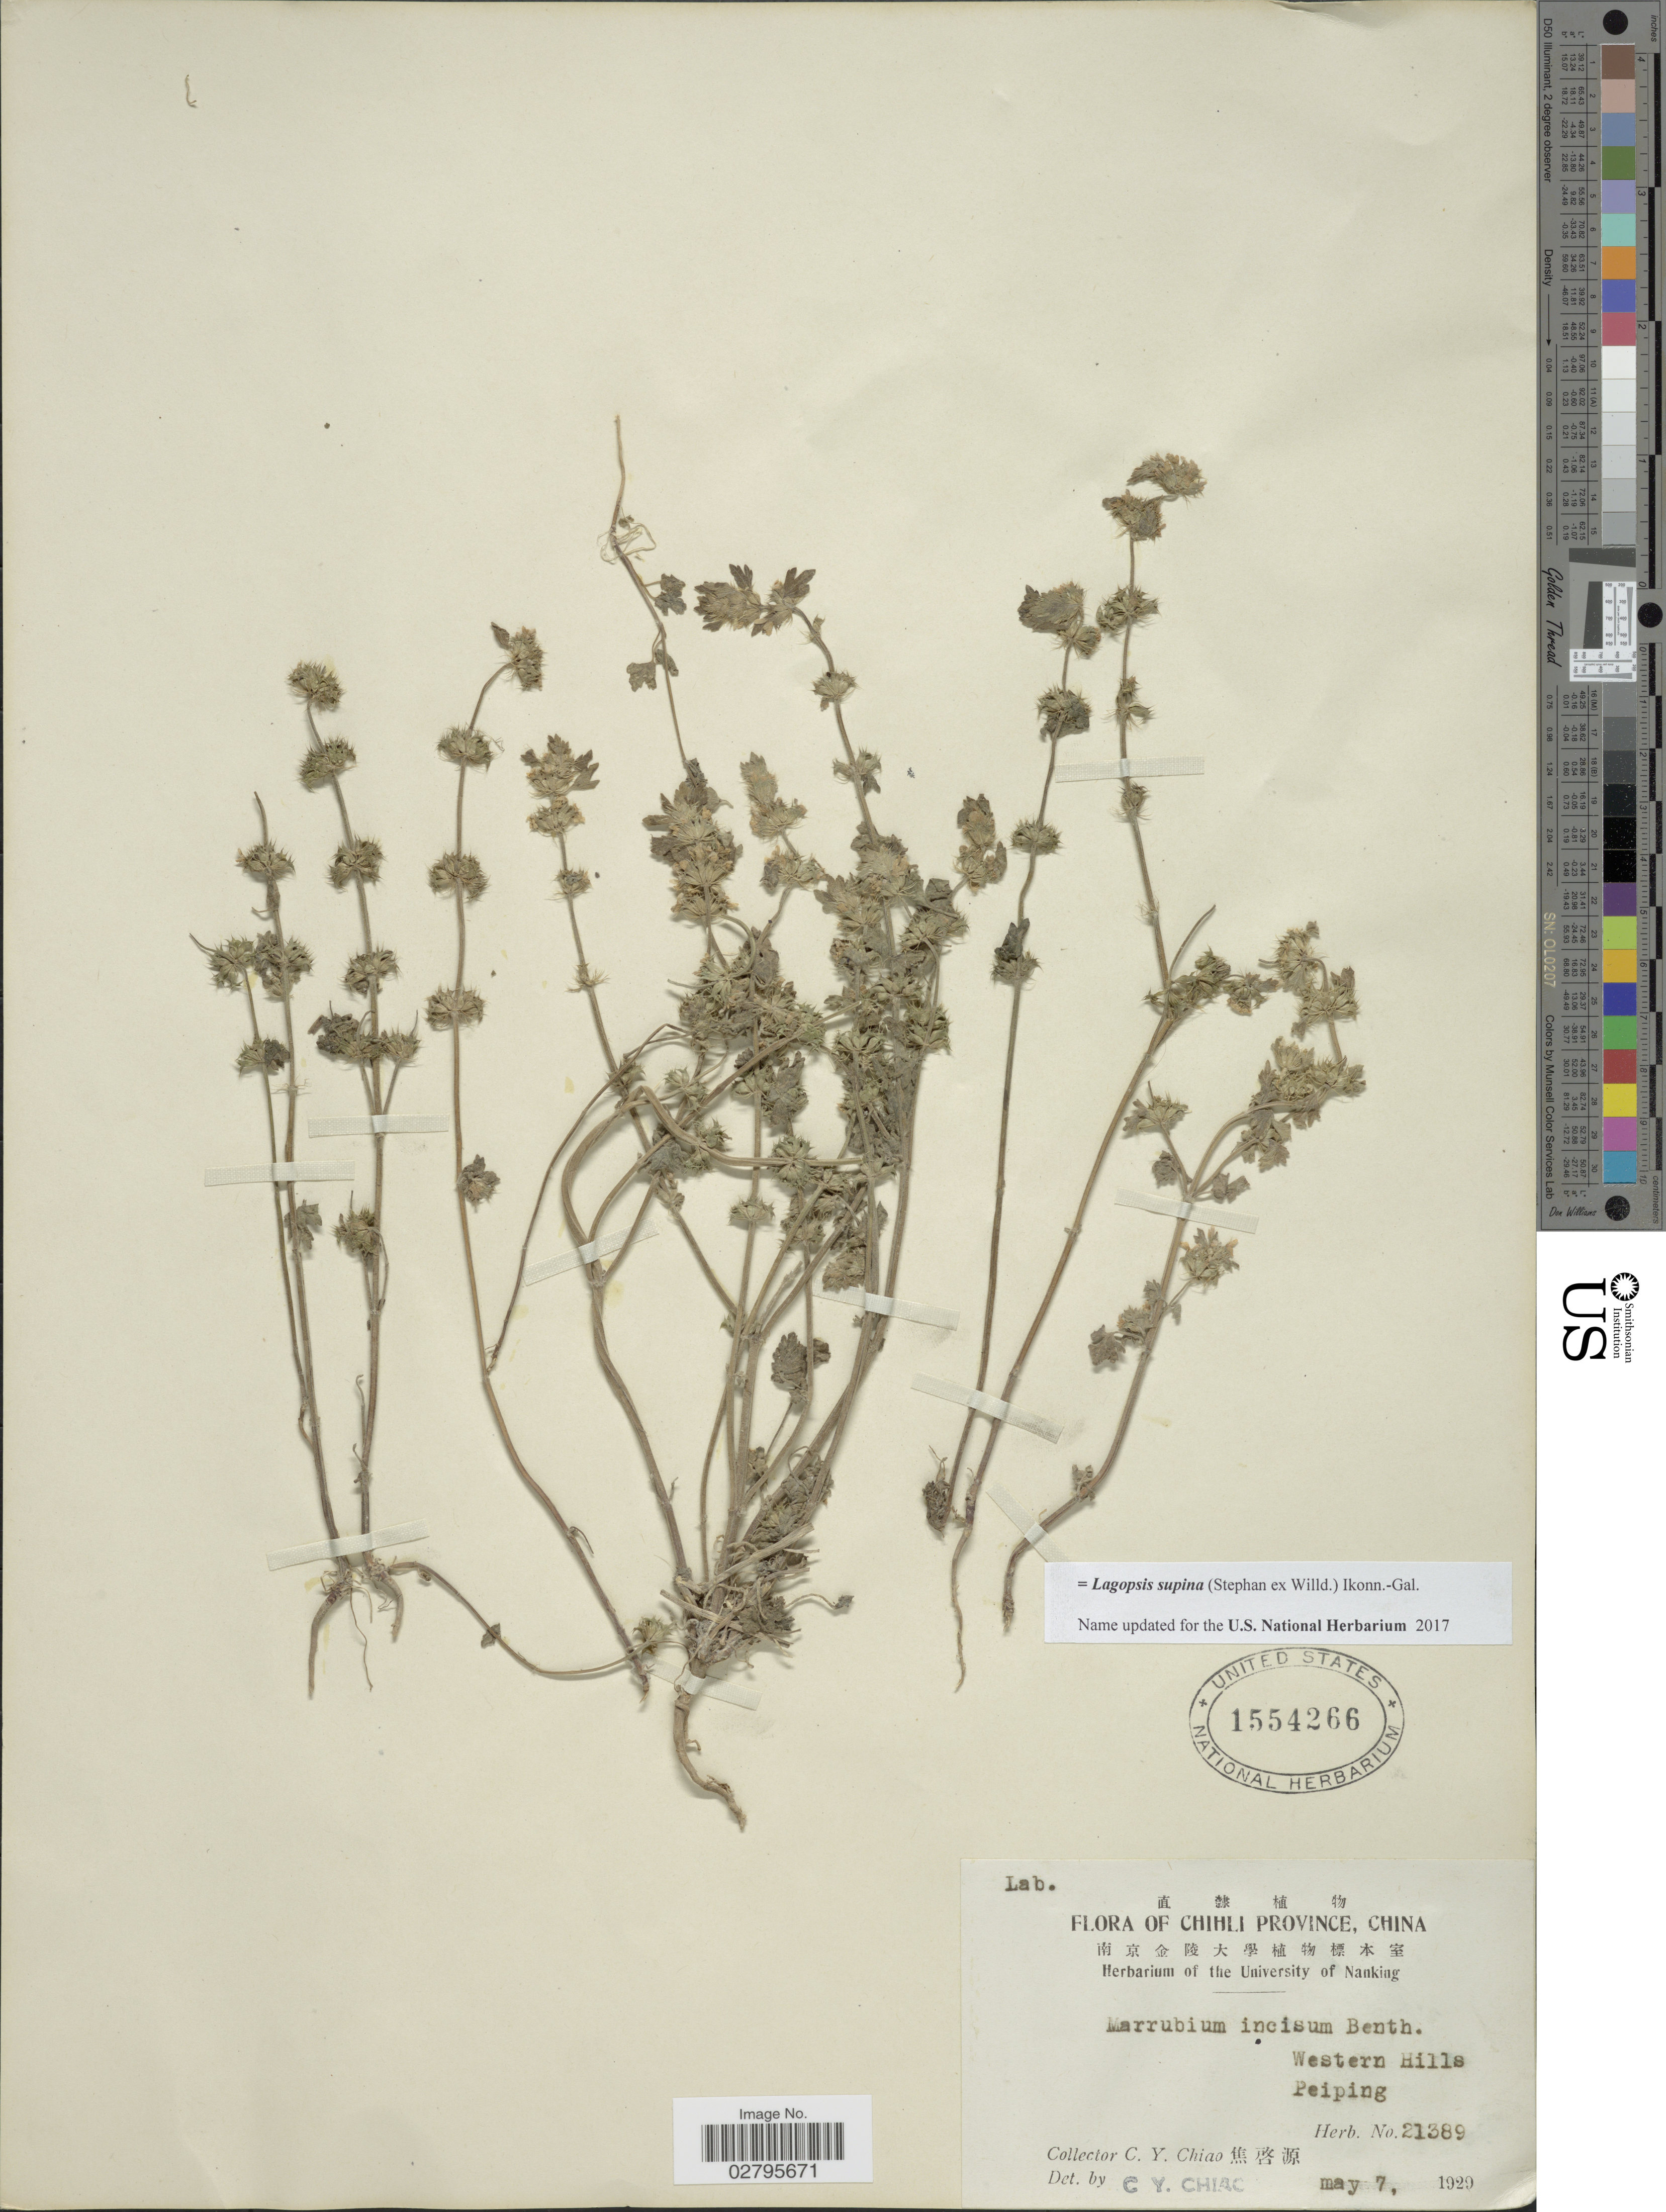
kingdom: Plantae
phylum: Tracheophyta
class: Magnoliopsida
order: Lamiales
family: Lamiaceae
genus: Lagopsis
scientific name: Lagopsis supina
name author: (Steph. ex Willd.) Ikonn.-Gal.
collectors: C. Y. Chiao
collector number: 21389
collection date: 1929-05-07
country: China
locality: Chihli Province, Western Hills, Peiping.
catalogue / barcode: US 1554266